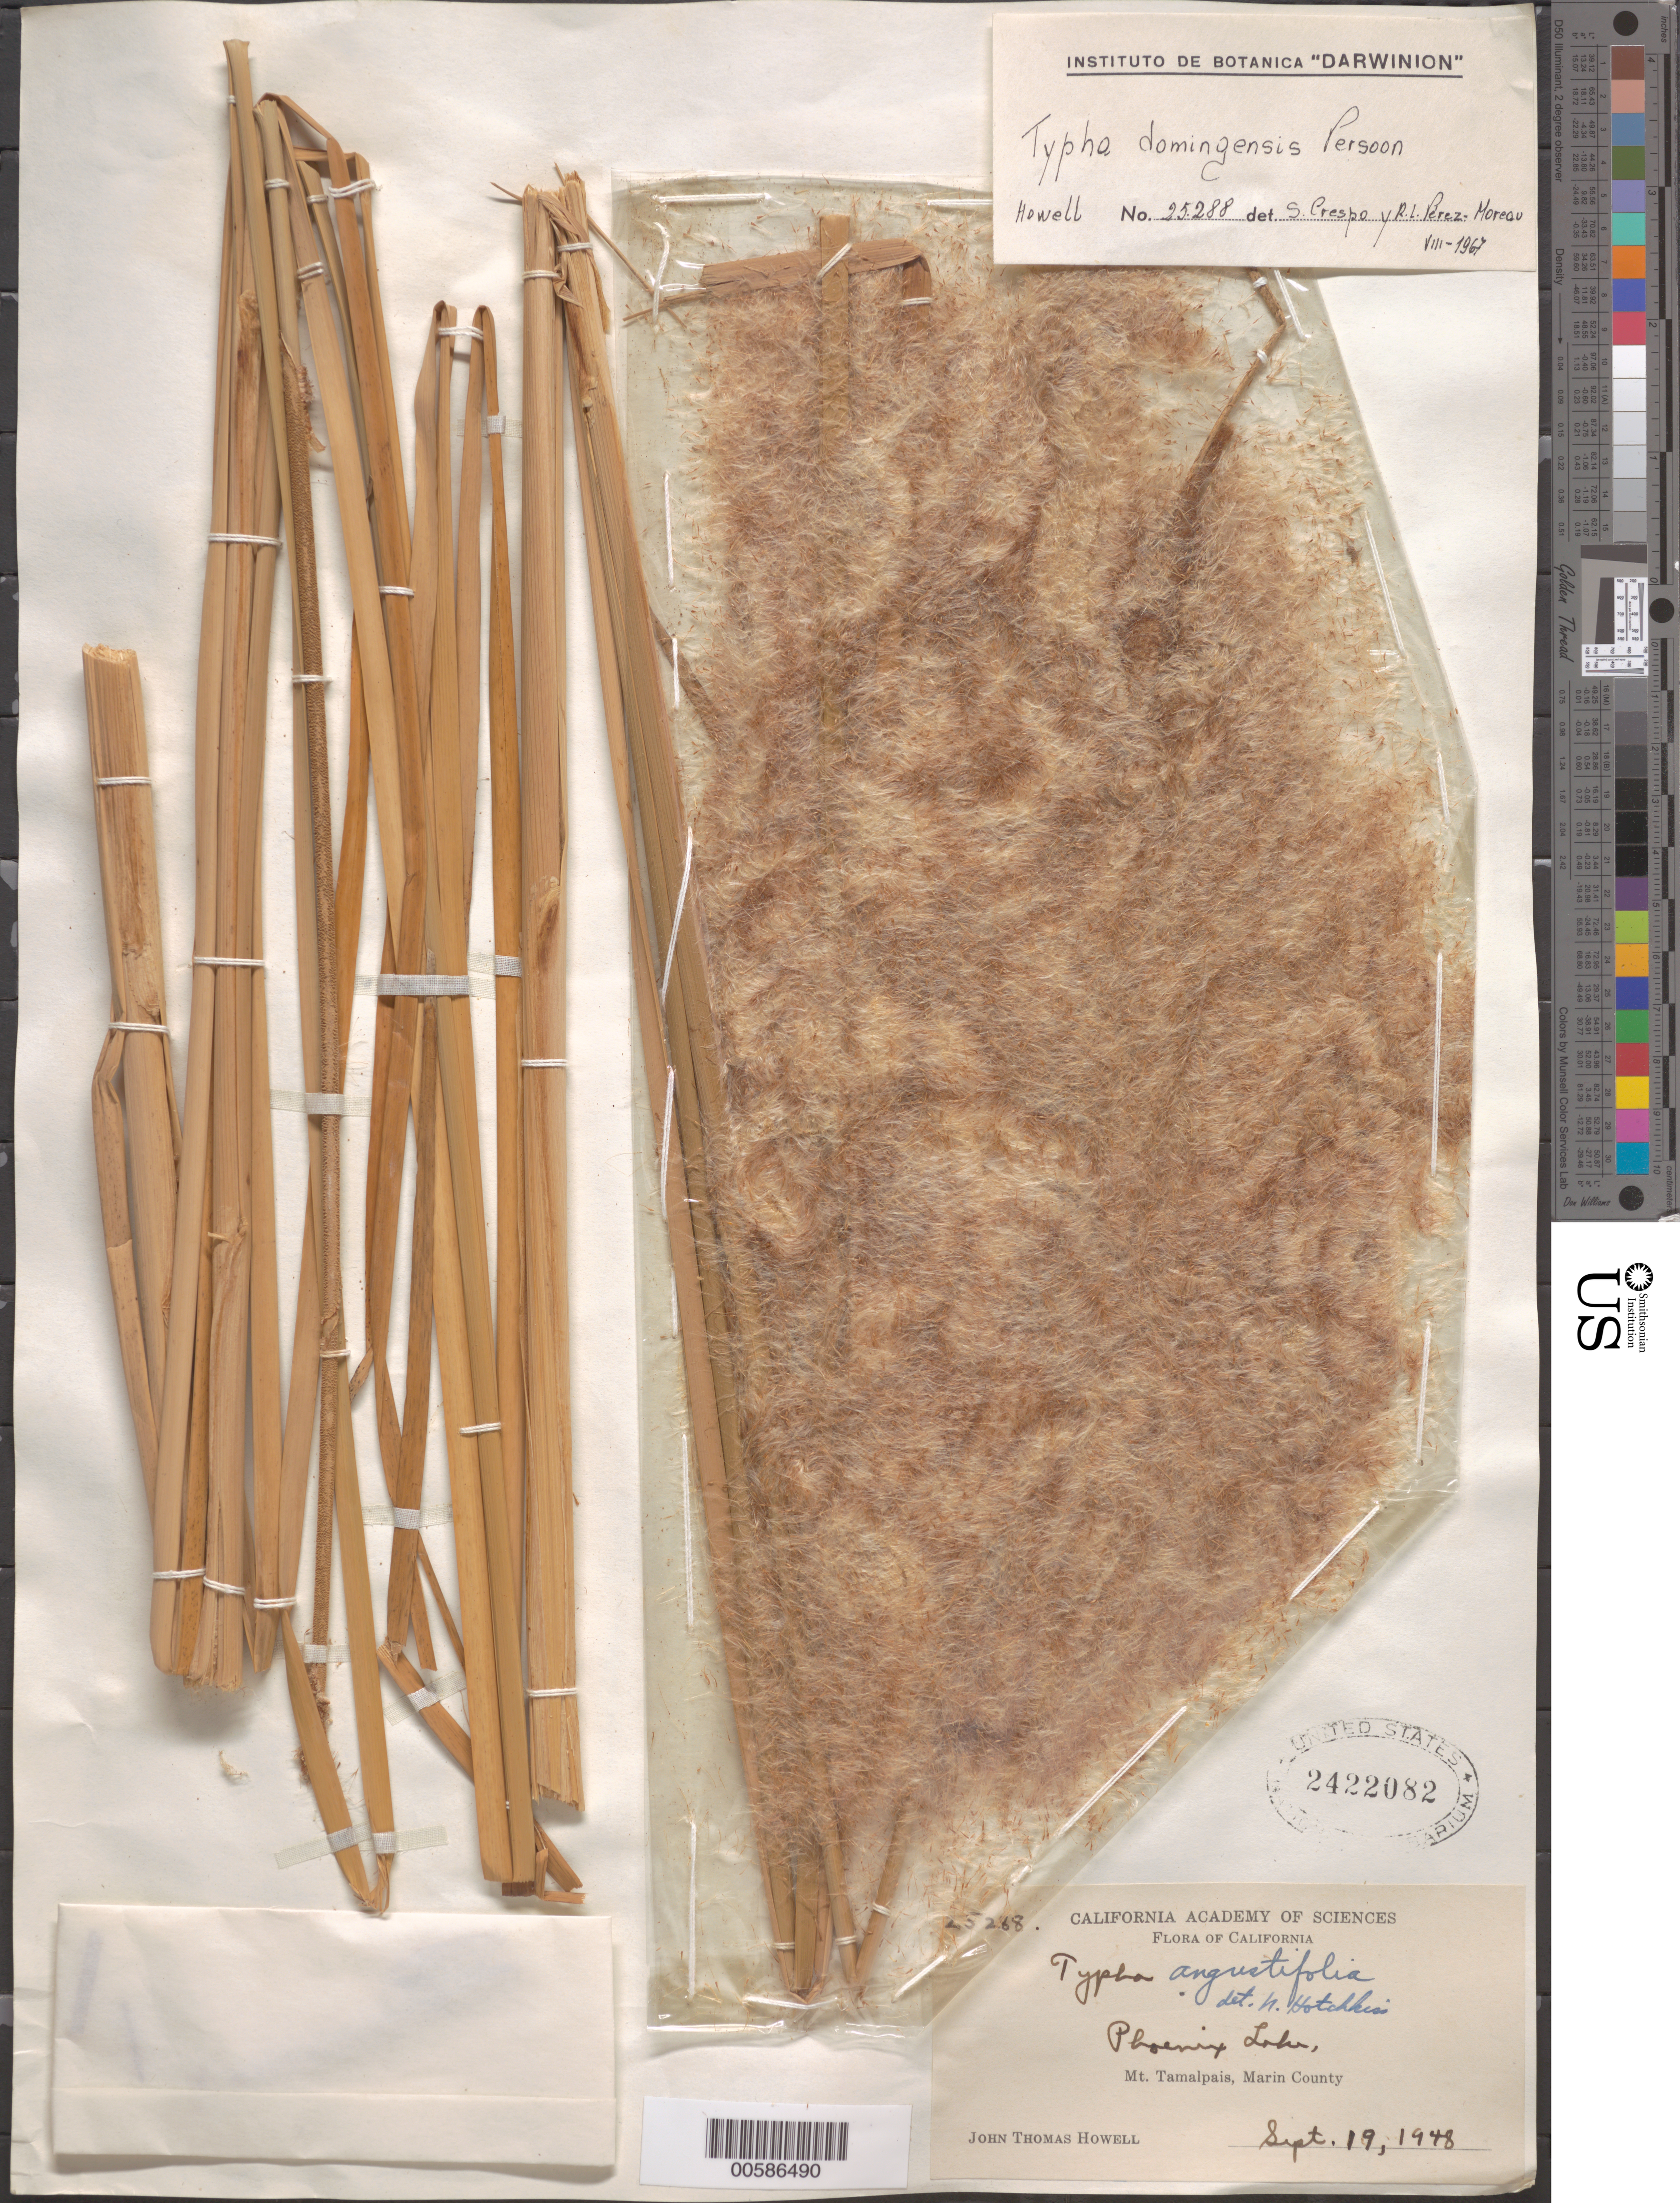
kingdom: Plantae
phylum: Tracheophyta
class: Liliopsida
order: Poales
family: Typhaceae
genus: Typha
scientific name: Typha domingensis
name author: Pers.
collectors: J. T. Howell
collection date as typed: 19 Sep 1948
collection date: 1948-09-19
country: United States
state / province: California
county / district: Marin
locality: Mt. Tamalpais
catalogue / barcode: US 2422082